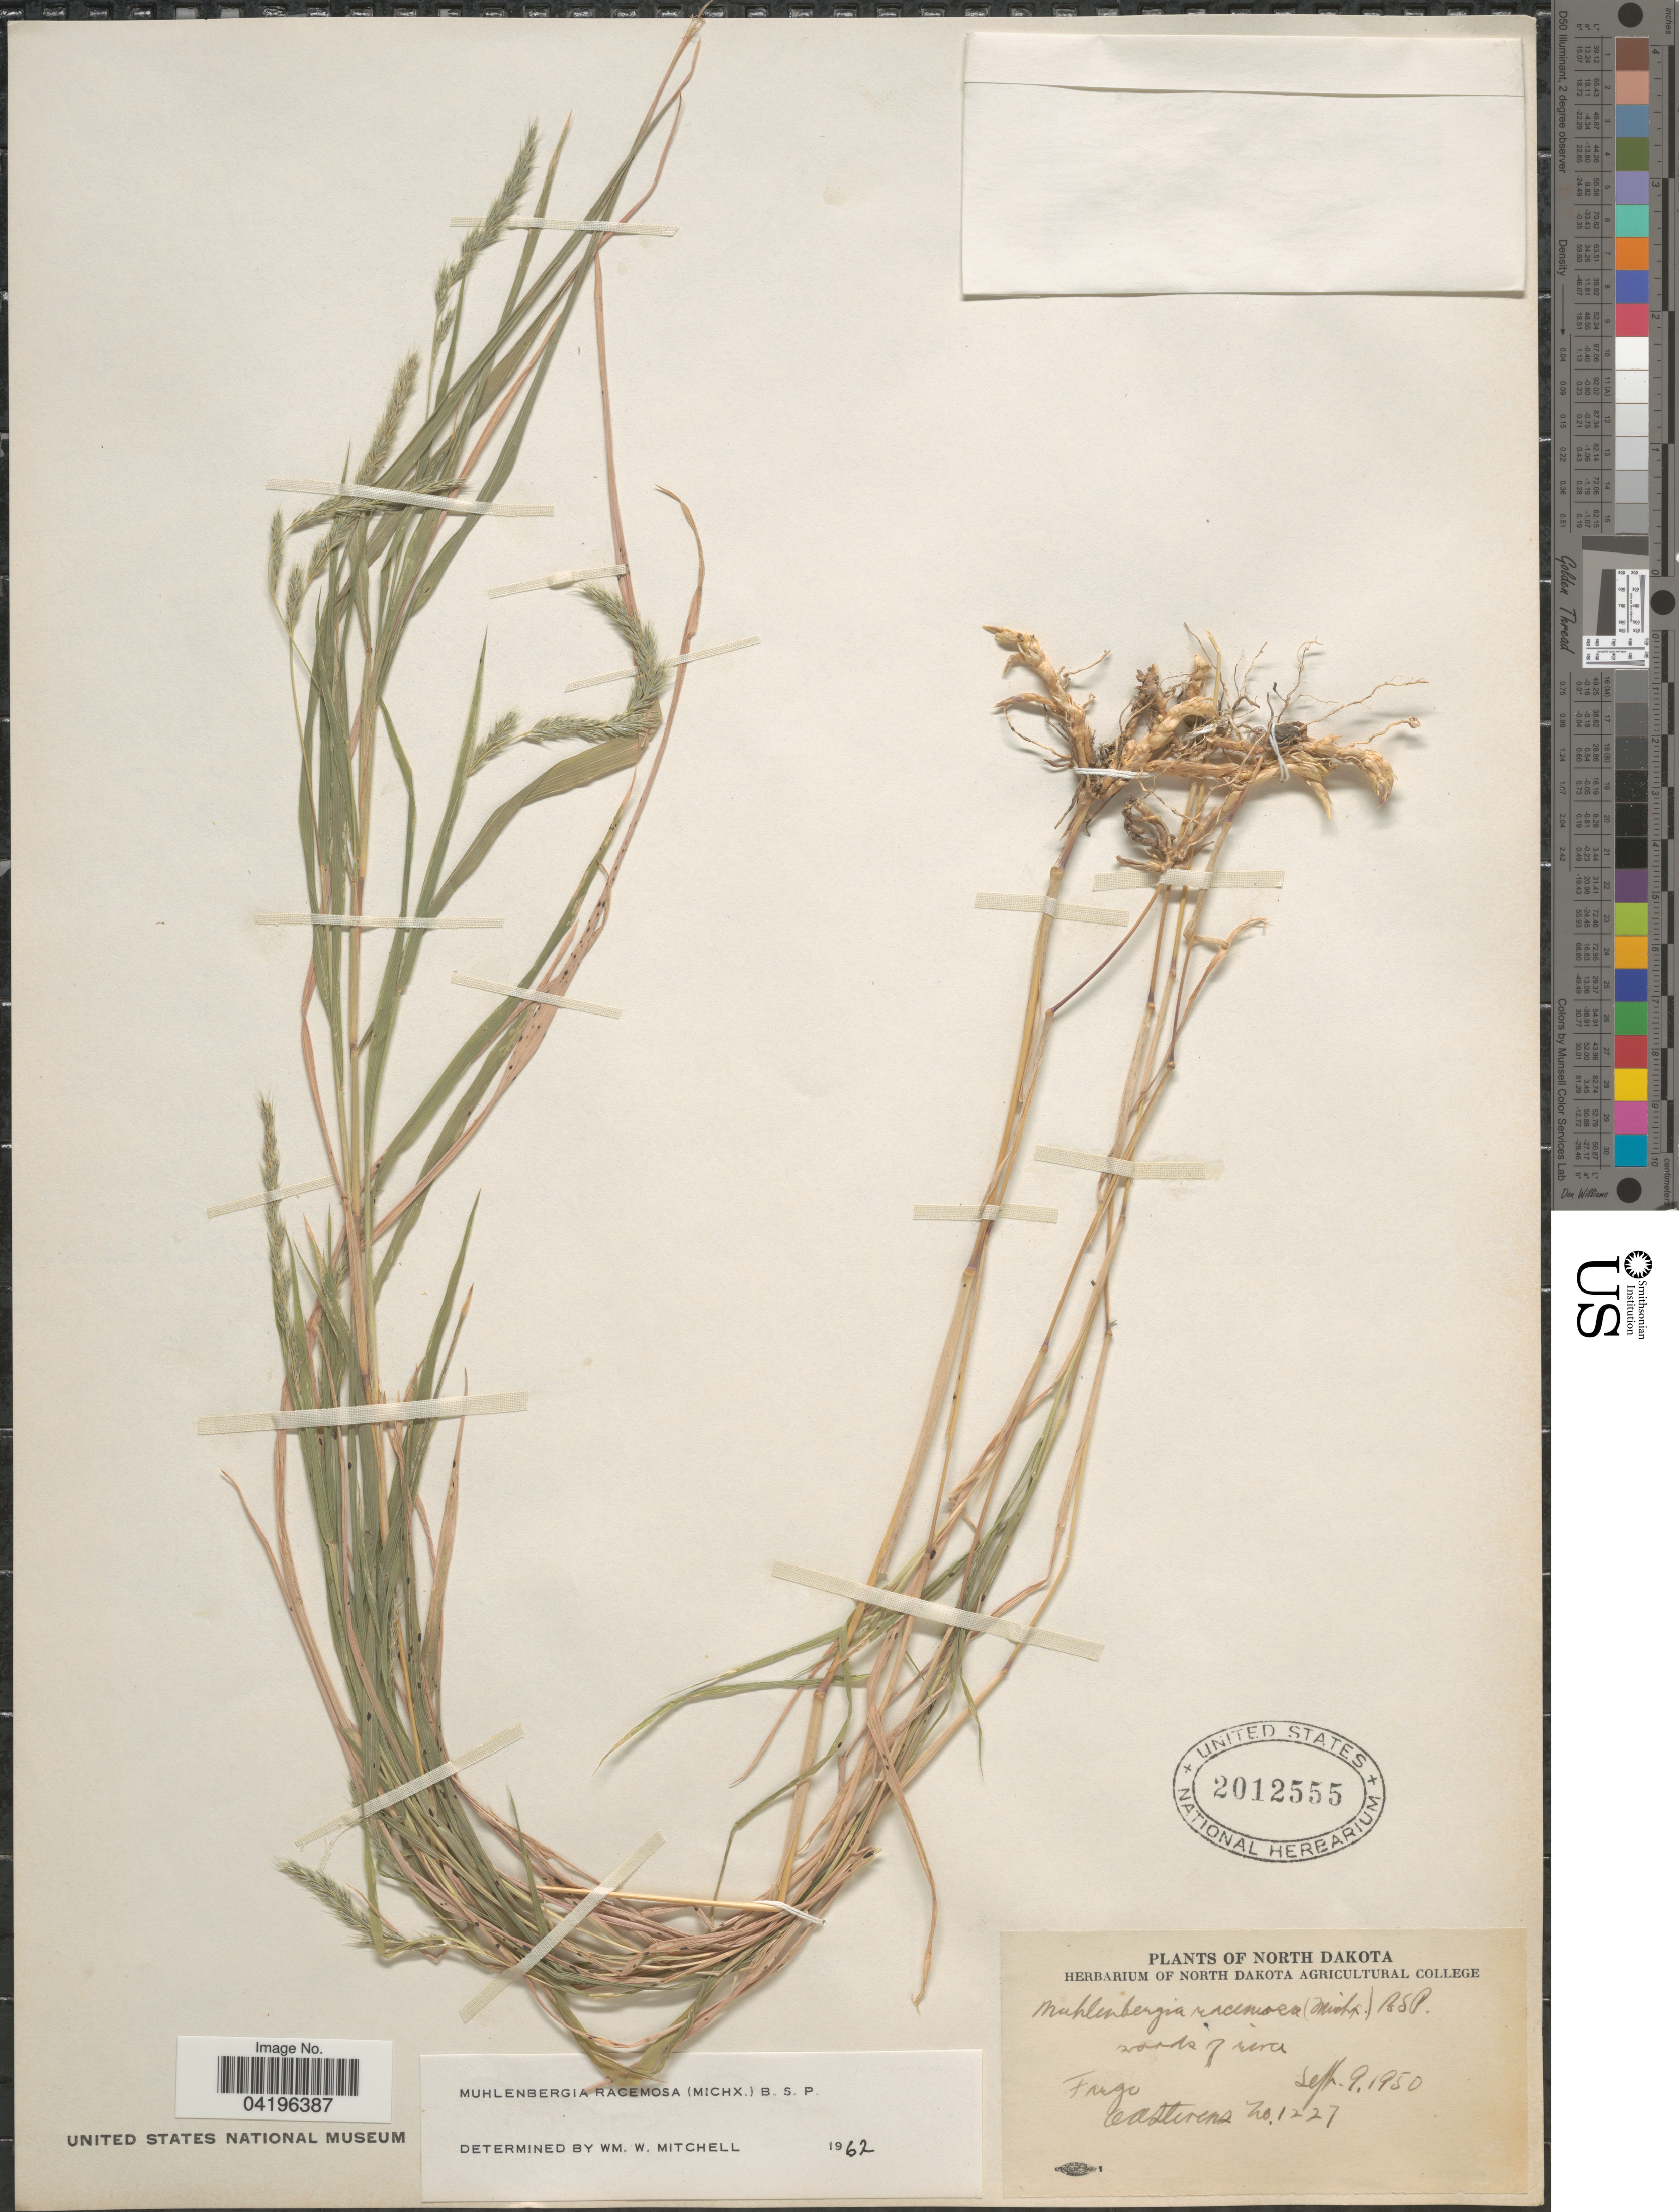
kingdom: Plantae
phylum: Tracheophyta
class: Liliopsida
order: Poales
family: Poaceae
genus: Muhlenbergia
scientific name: Muhlenbergia racemosa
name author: (Michx.) Britton et al.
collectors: O. A. Stevens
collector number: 1227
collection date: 1950-09-09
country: United States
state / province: North Dakota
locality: Fargo.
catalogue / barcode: US 2012555